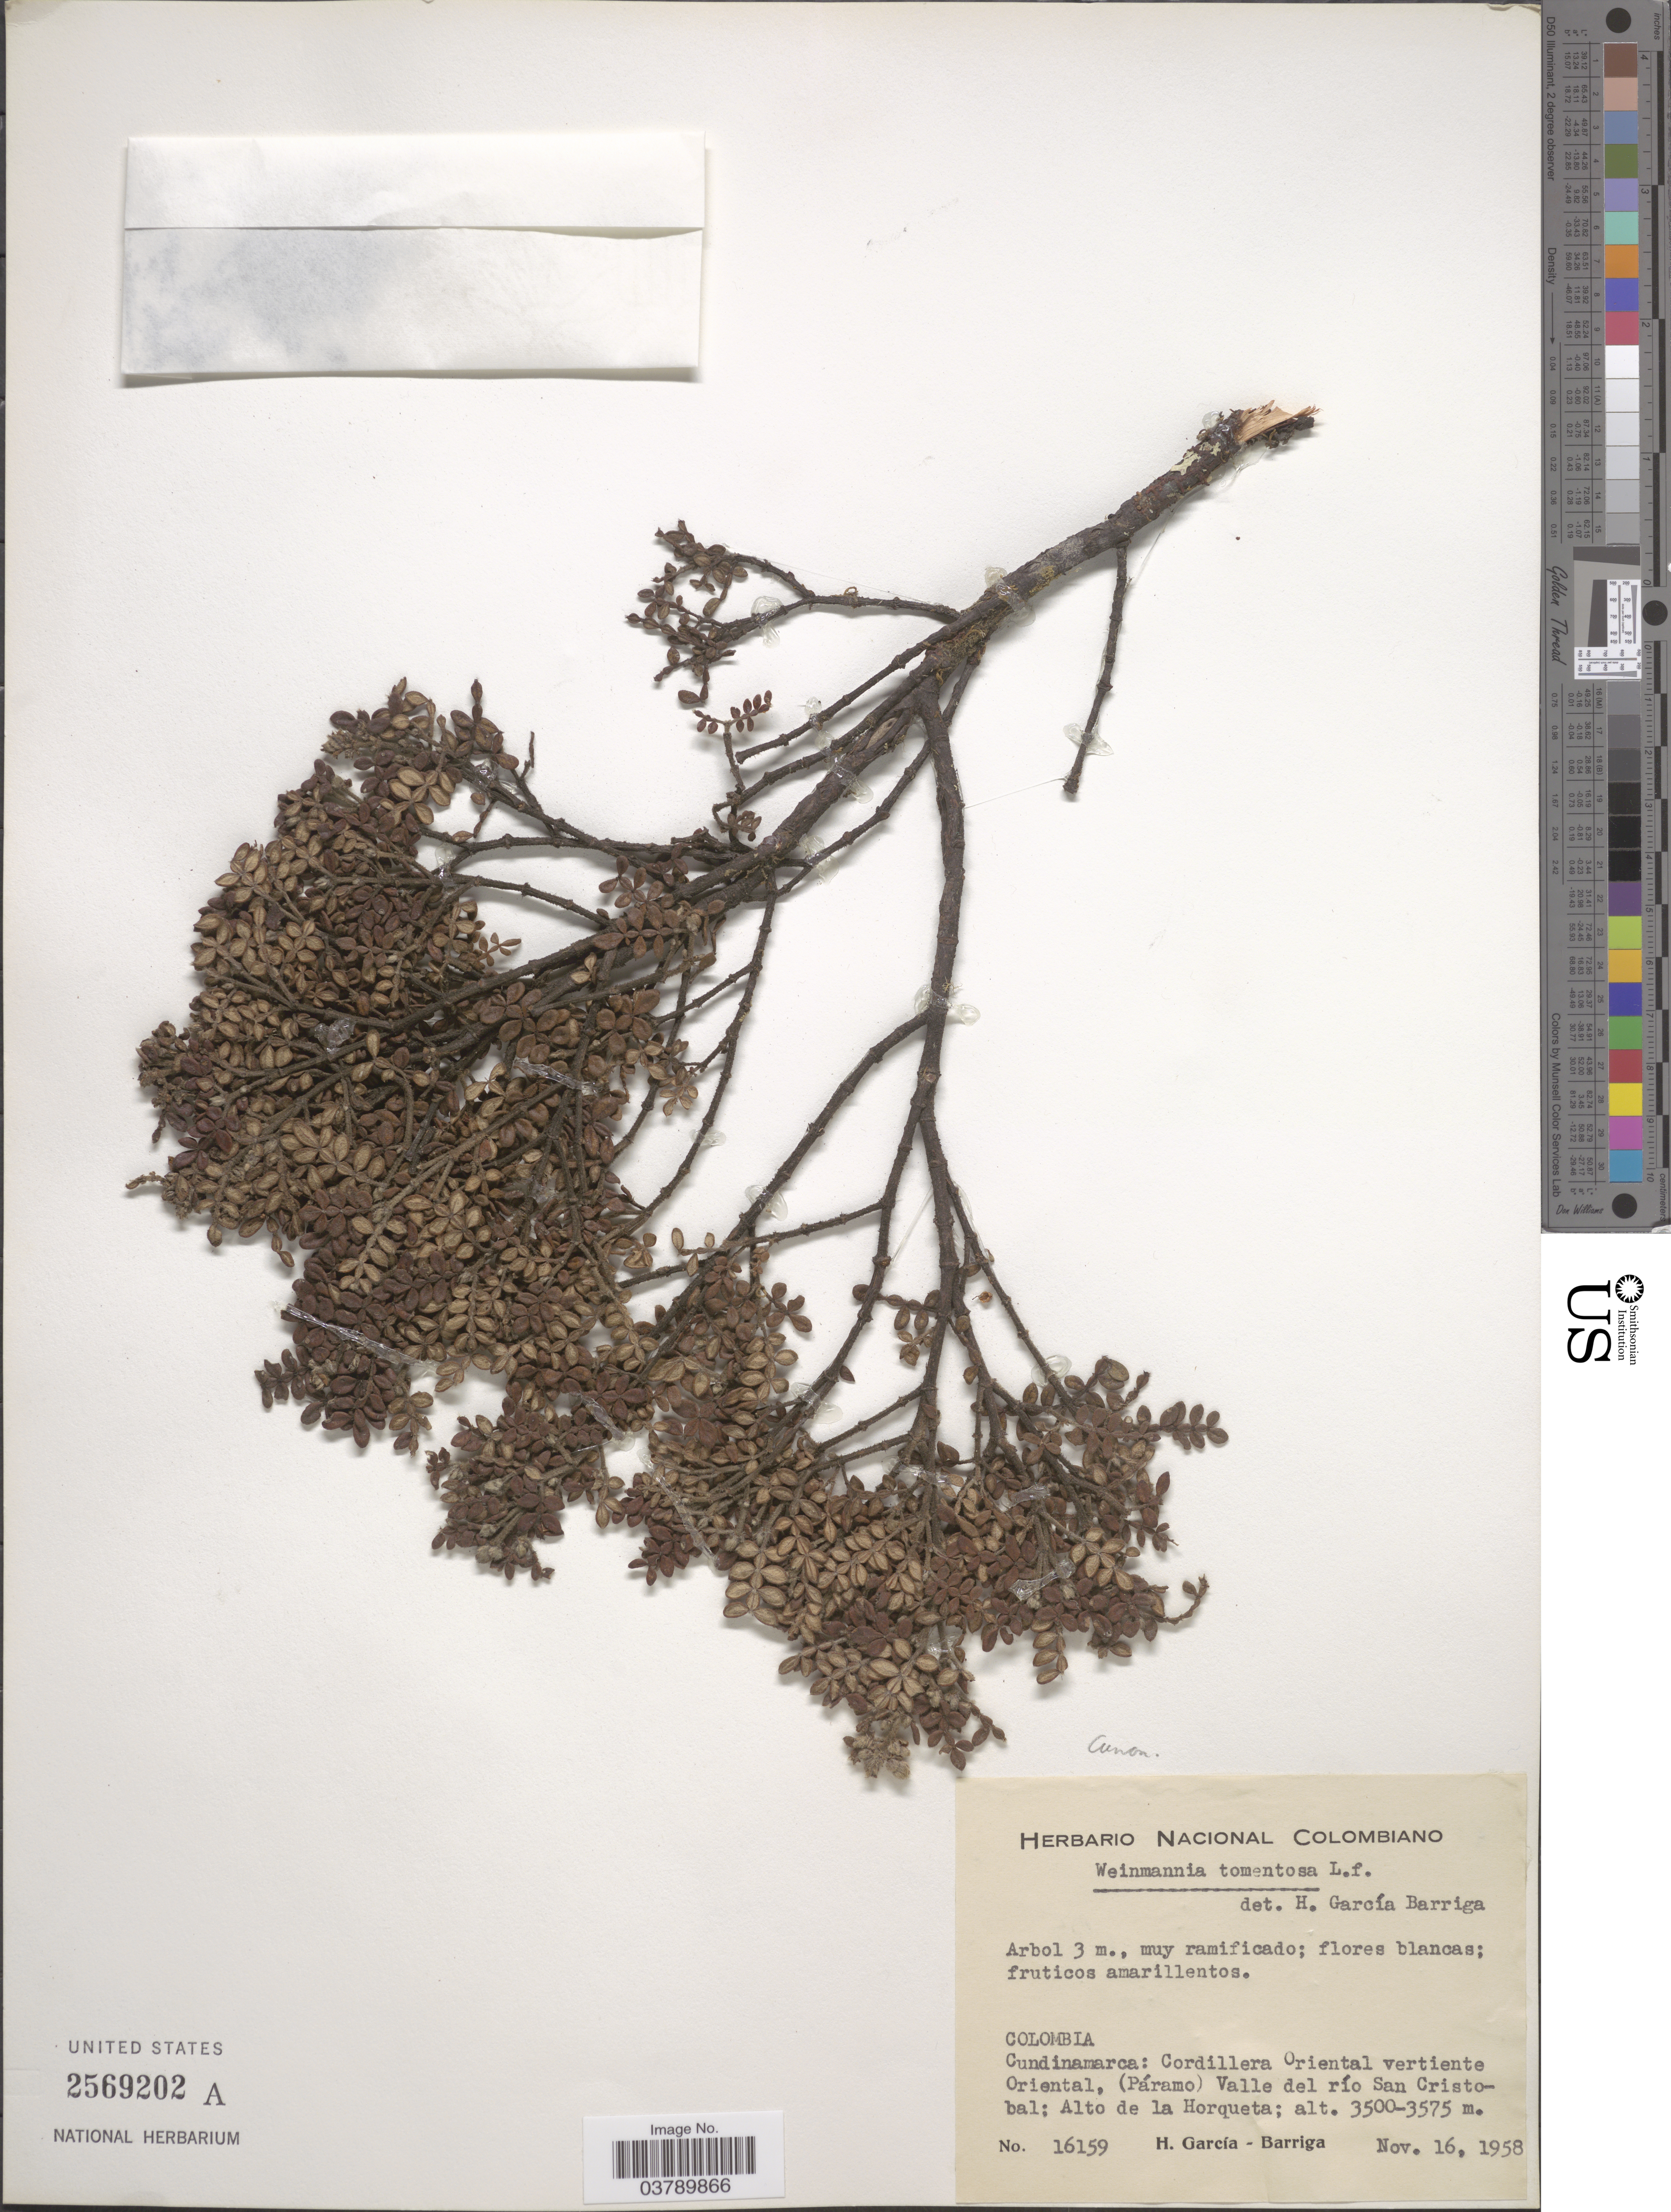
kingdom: Plantae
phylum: Tracheophyta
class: Magnoliopsida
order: Oxalidales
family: Cunoniaceae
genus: Weinmannia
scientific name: Weinmannia tomentosa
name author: L.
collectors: H. García Barriga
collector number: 16159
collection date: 1958-11-16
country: Colombia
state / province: Cundinamarca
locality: Cordillera Oriental vertiente Oriental, (Páramo) Valle del río San Cristobal; Alto de la Horqueta.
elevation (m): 3500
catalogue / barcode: US 2569202A